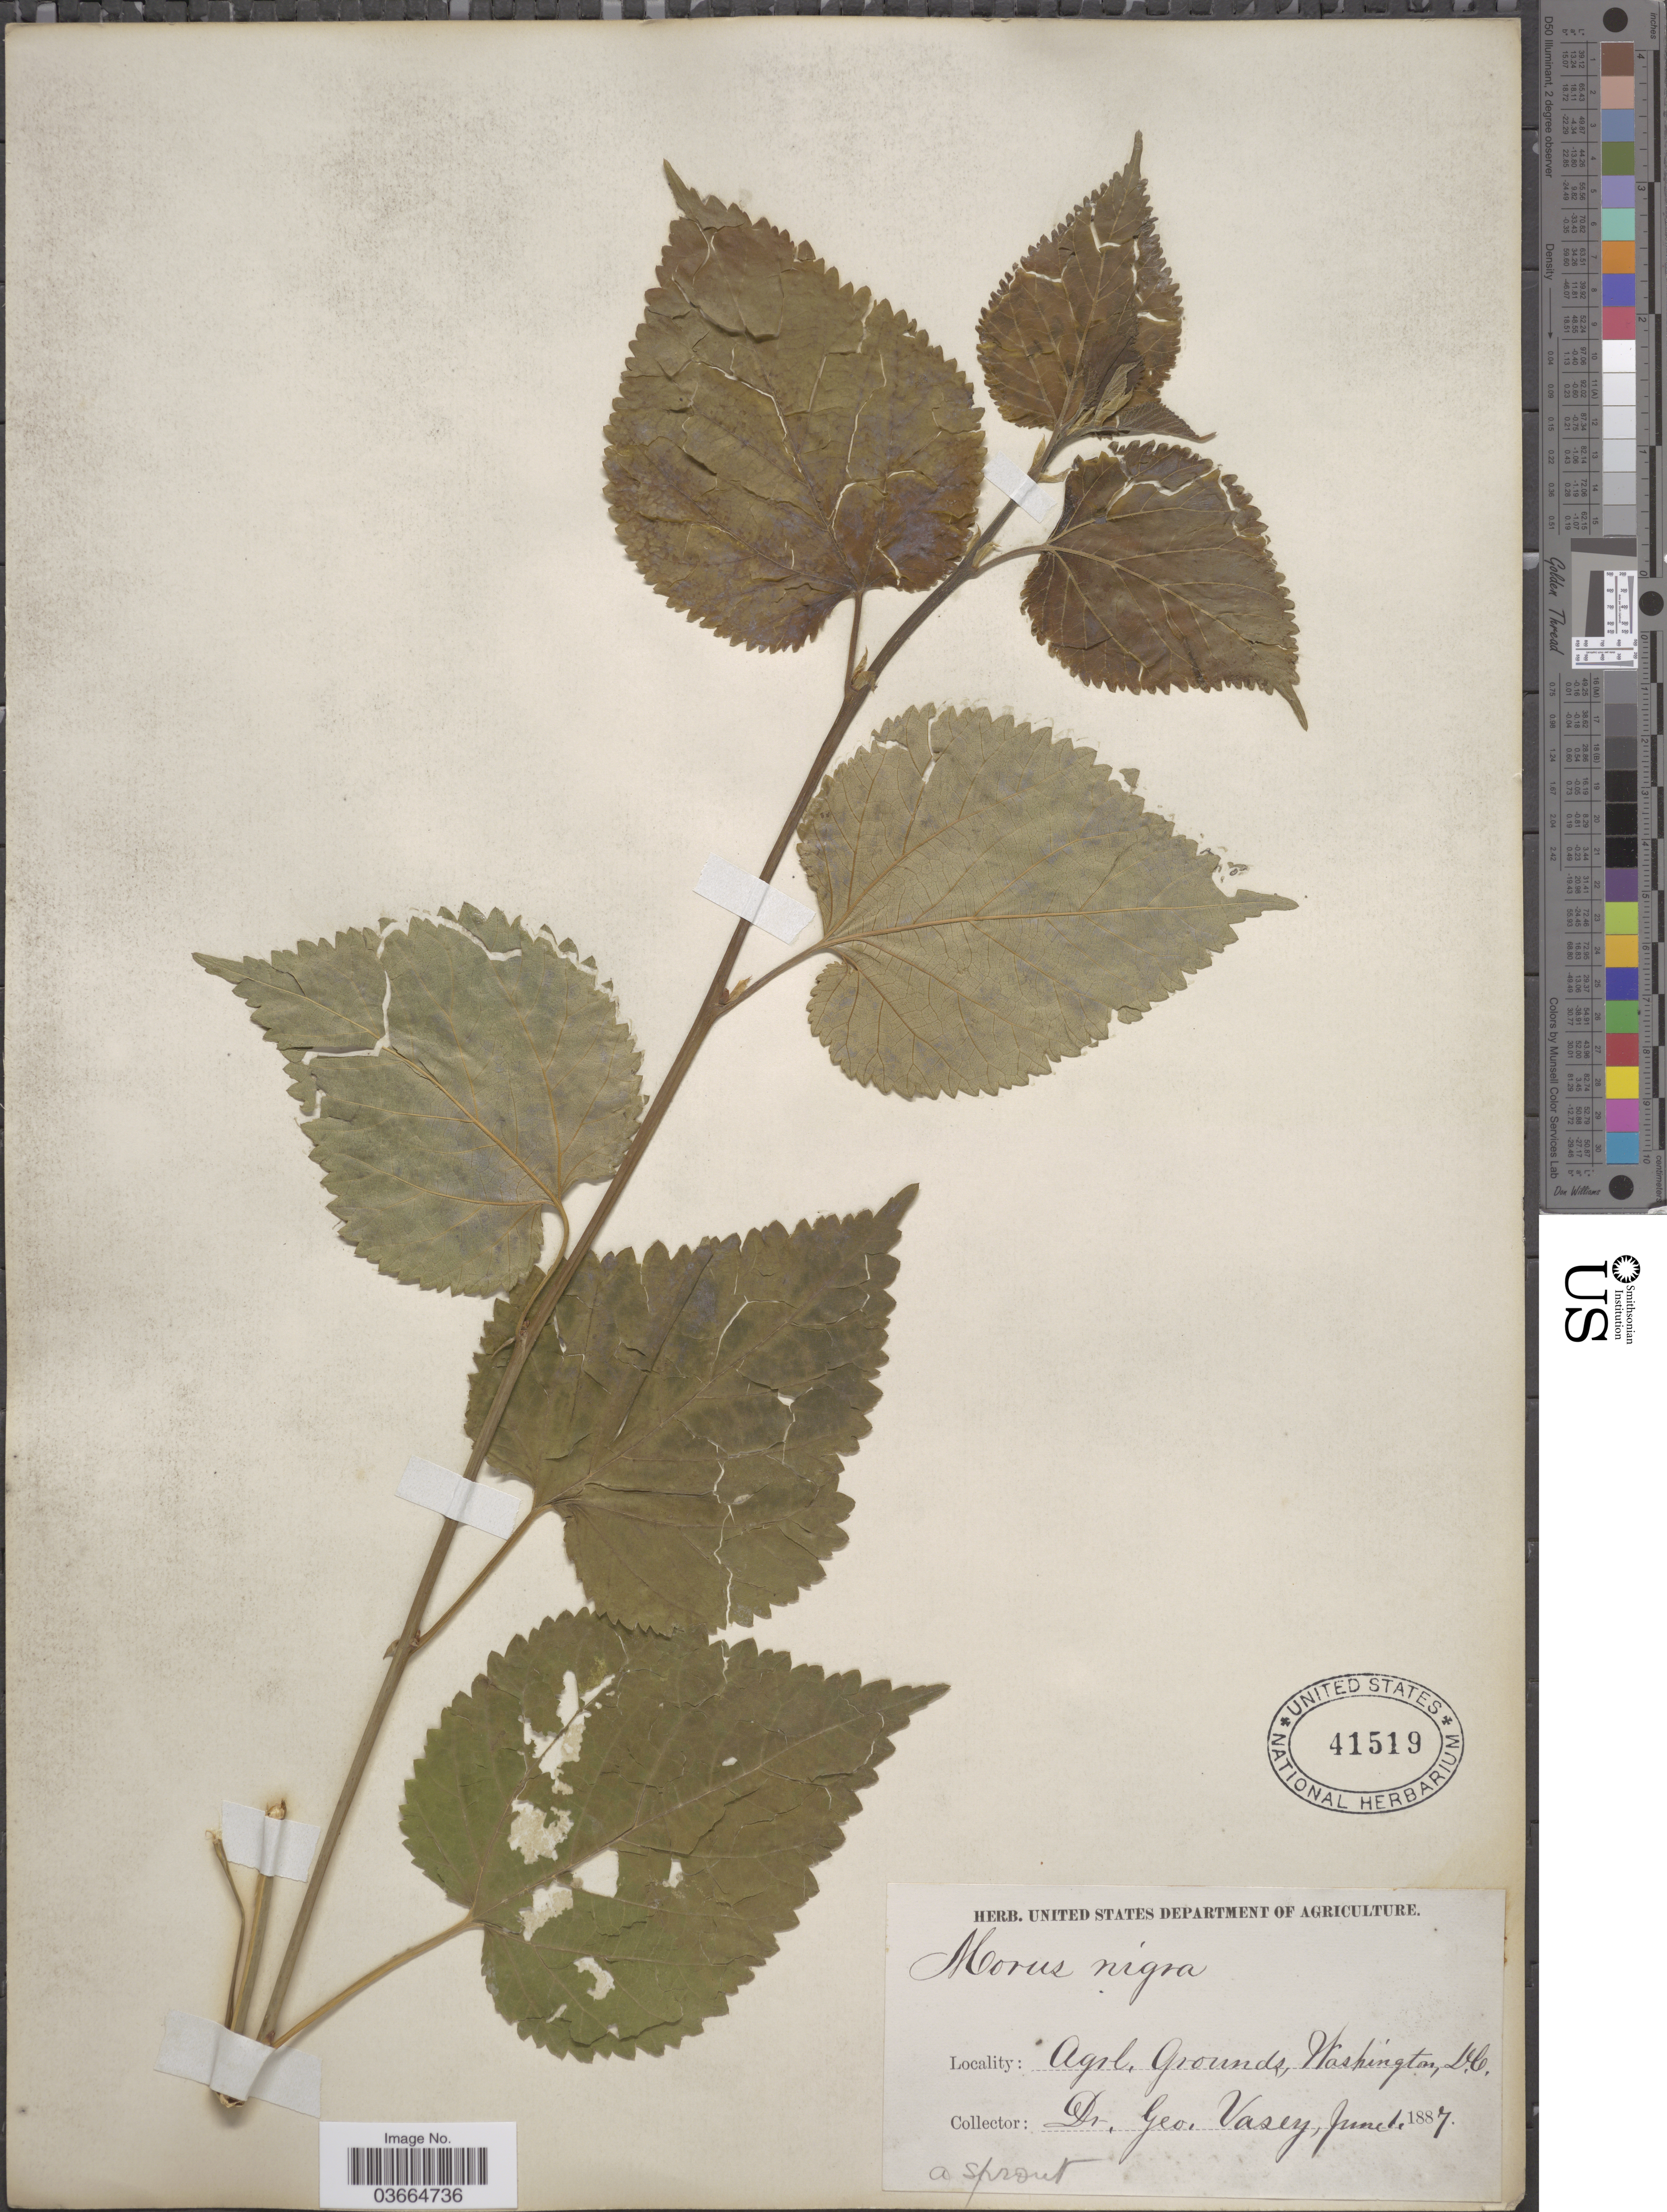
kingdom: Plantae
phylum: Tracheophyta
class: Magnoliopsida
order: Rosales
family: Moraceae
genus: Morus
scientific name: Morus nigra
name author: L.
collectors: G. Vasey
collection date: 1887-06-01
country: United States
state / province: District of Columbia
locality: Agrl. Grounds, Washington, D.C.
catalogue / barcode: US 41519